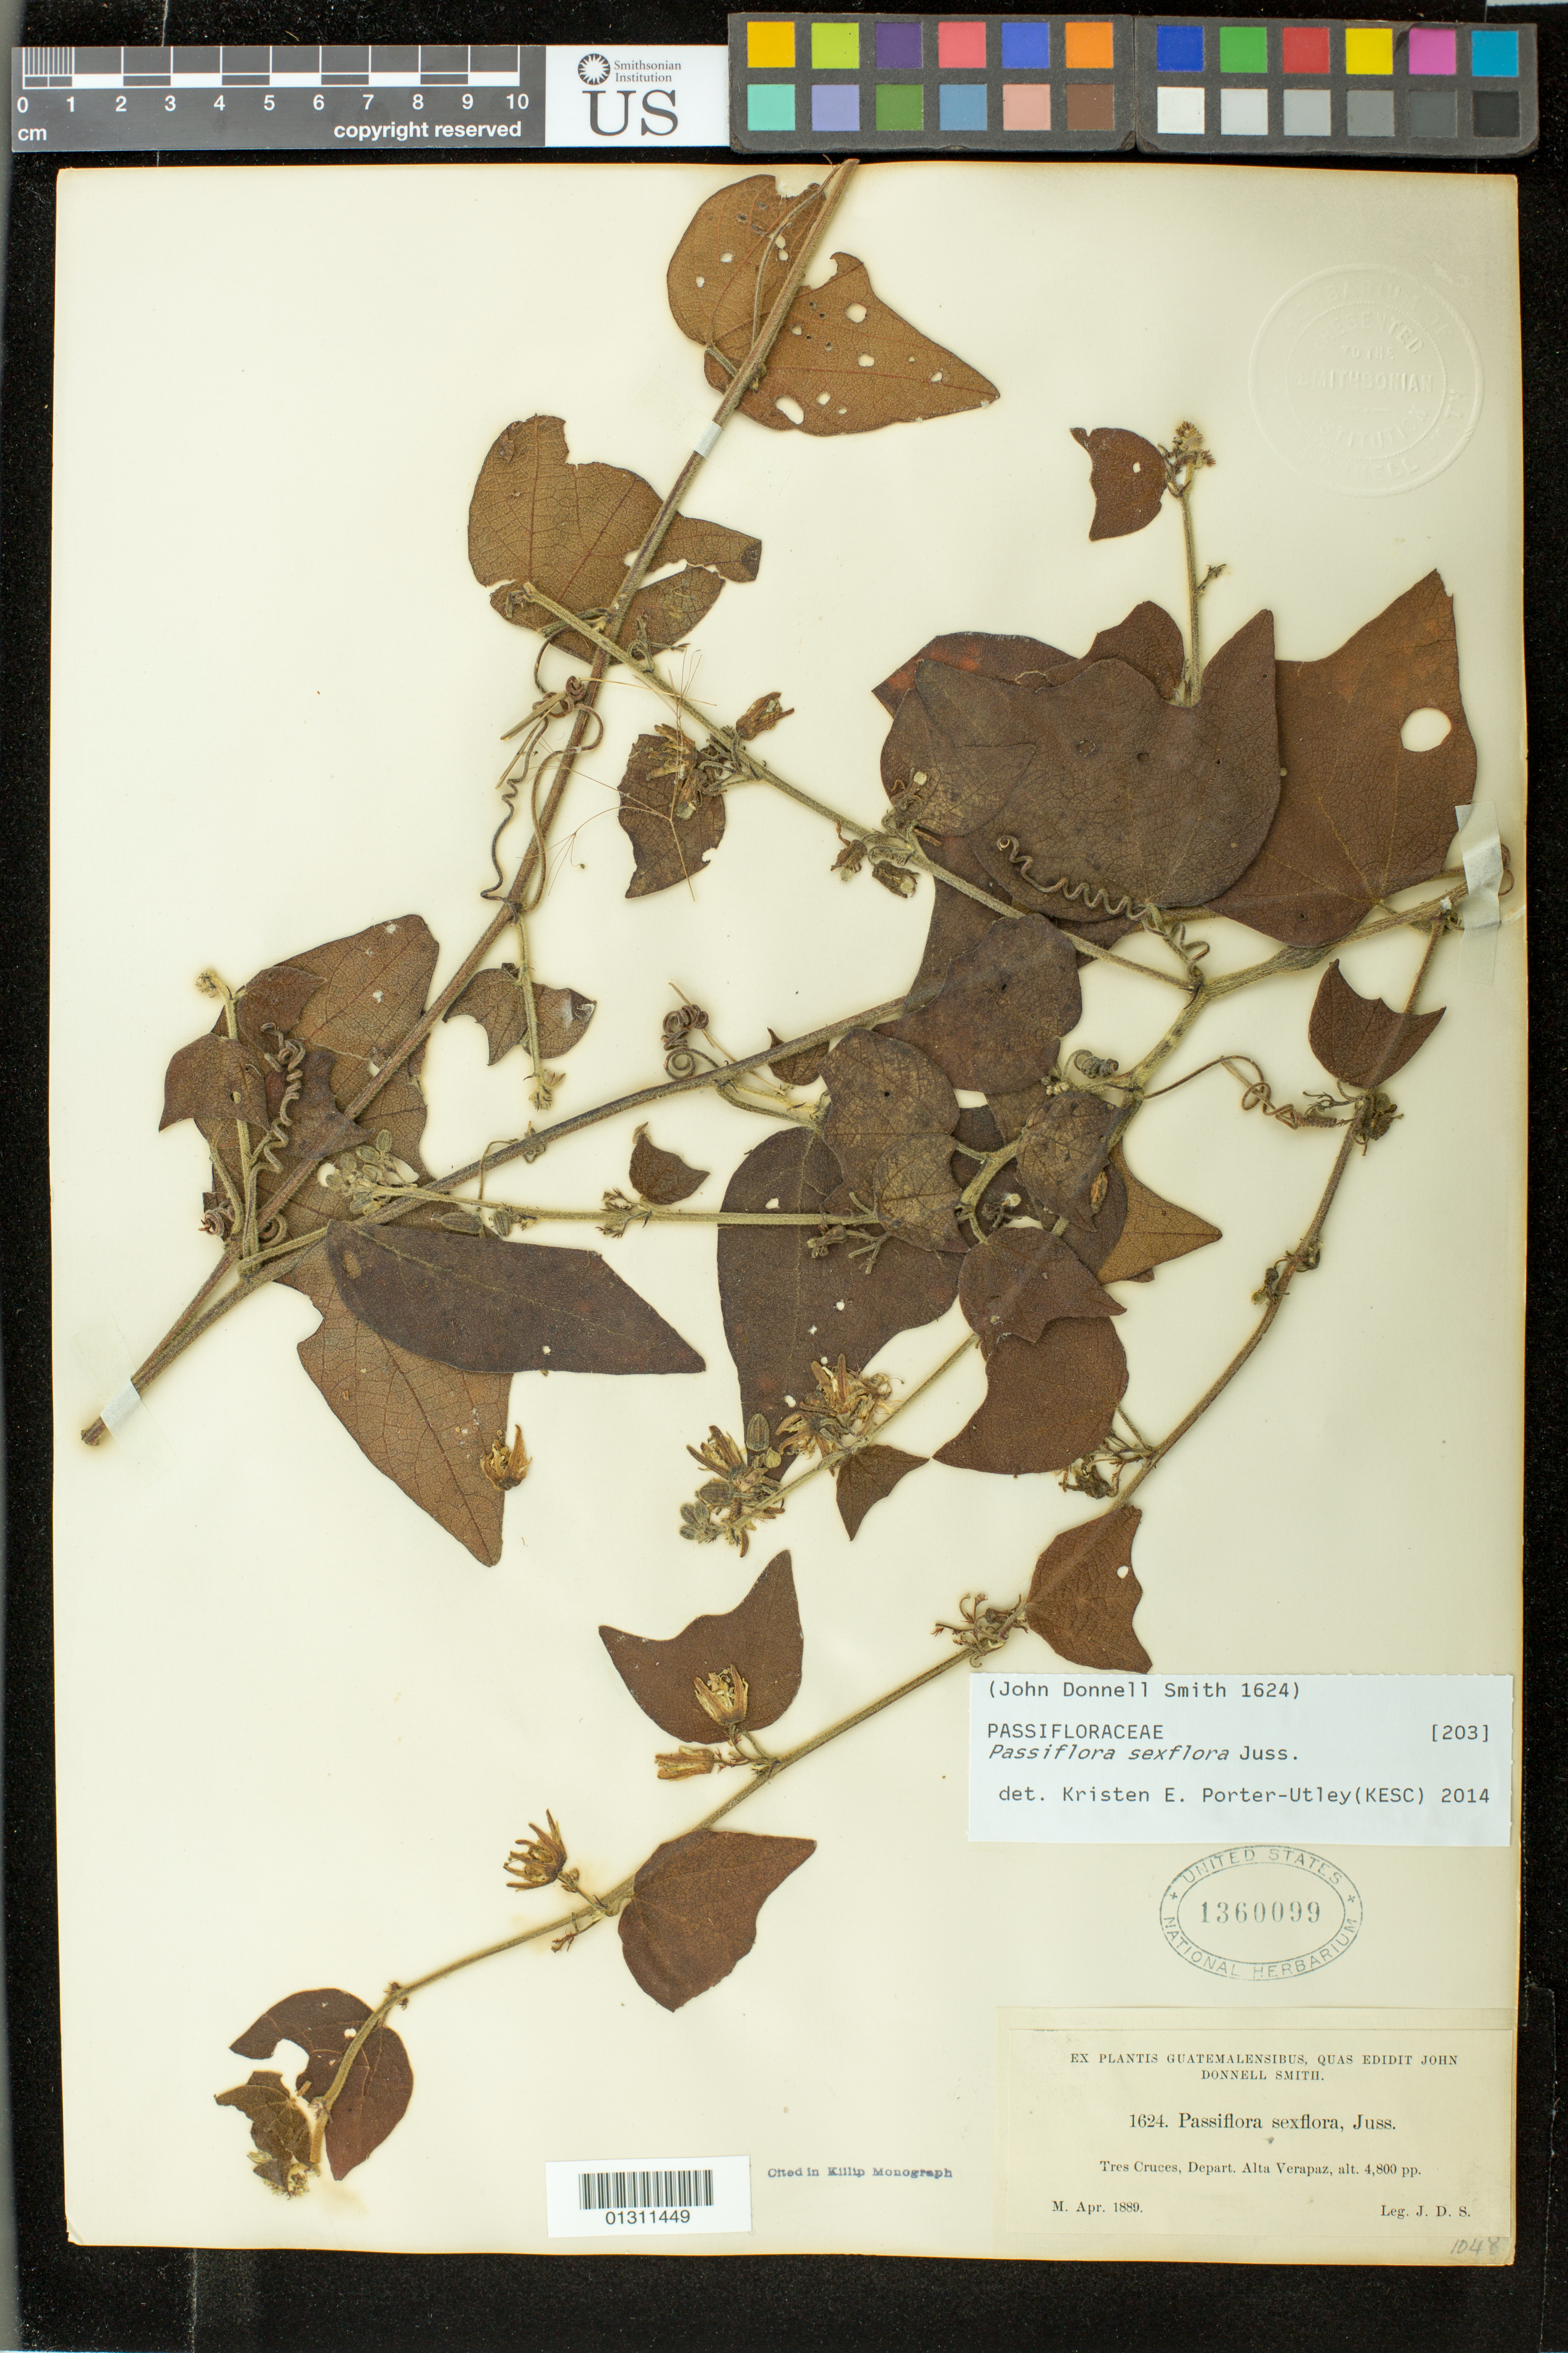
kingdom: Plantae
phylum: Tracheophyta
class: Magnoliopsida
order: Malpighiales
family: Passifloraceae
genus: Passiflora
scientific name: Passiflora sexflora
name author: Juss.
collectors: J. Donnell Smith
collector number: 1624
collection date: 1889-04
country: Guatemala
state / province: Alta Verapaz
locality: Tres Cruces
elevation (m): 1463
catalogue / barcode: US 1360099